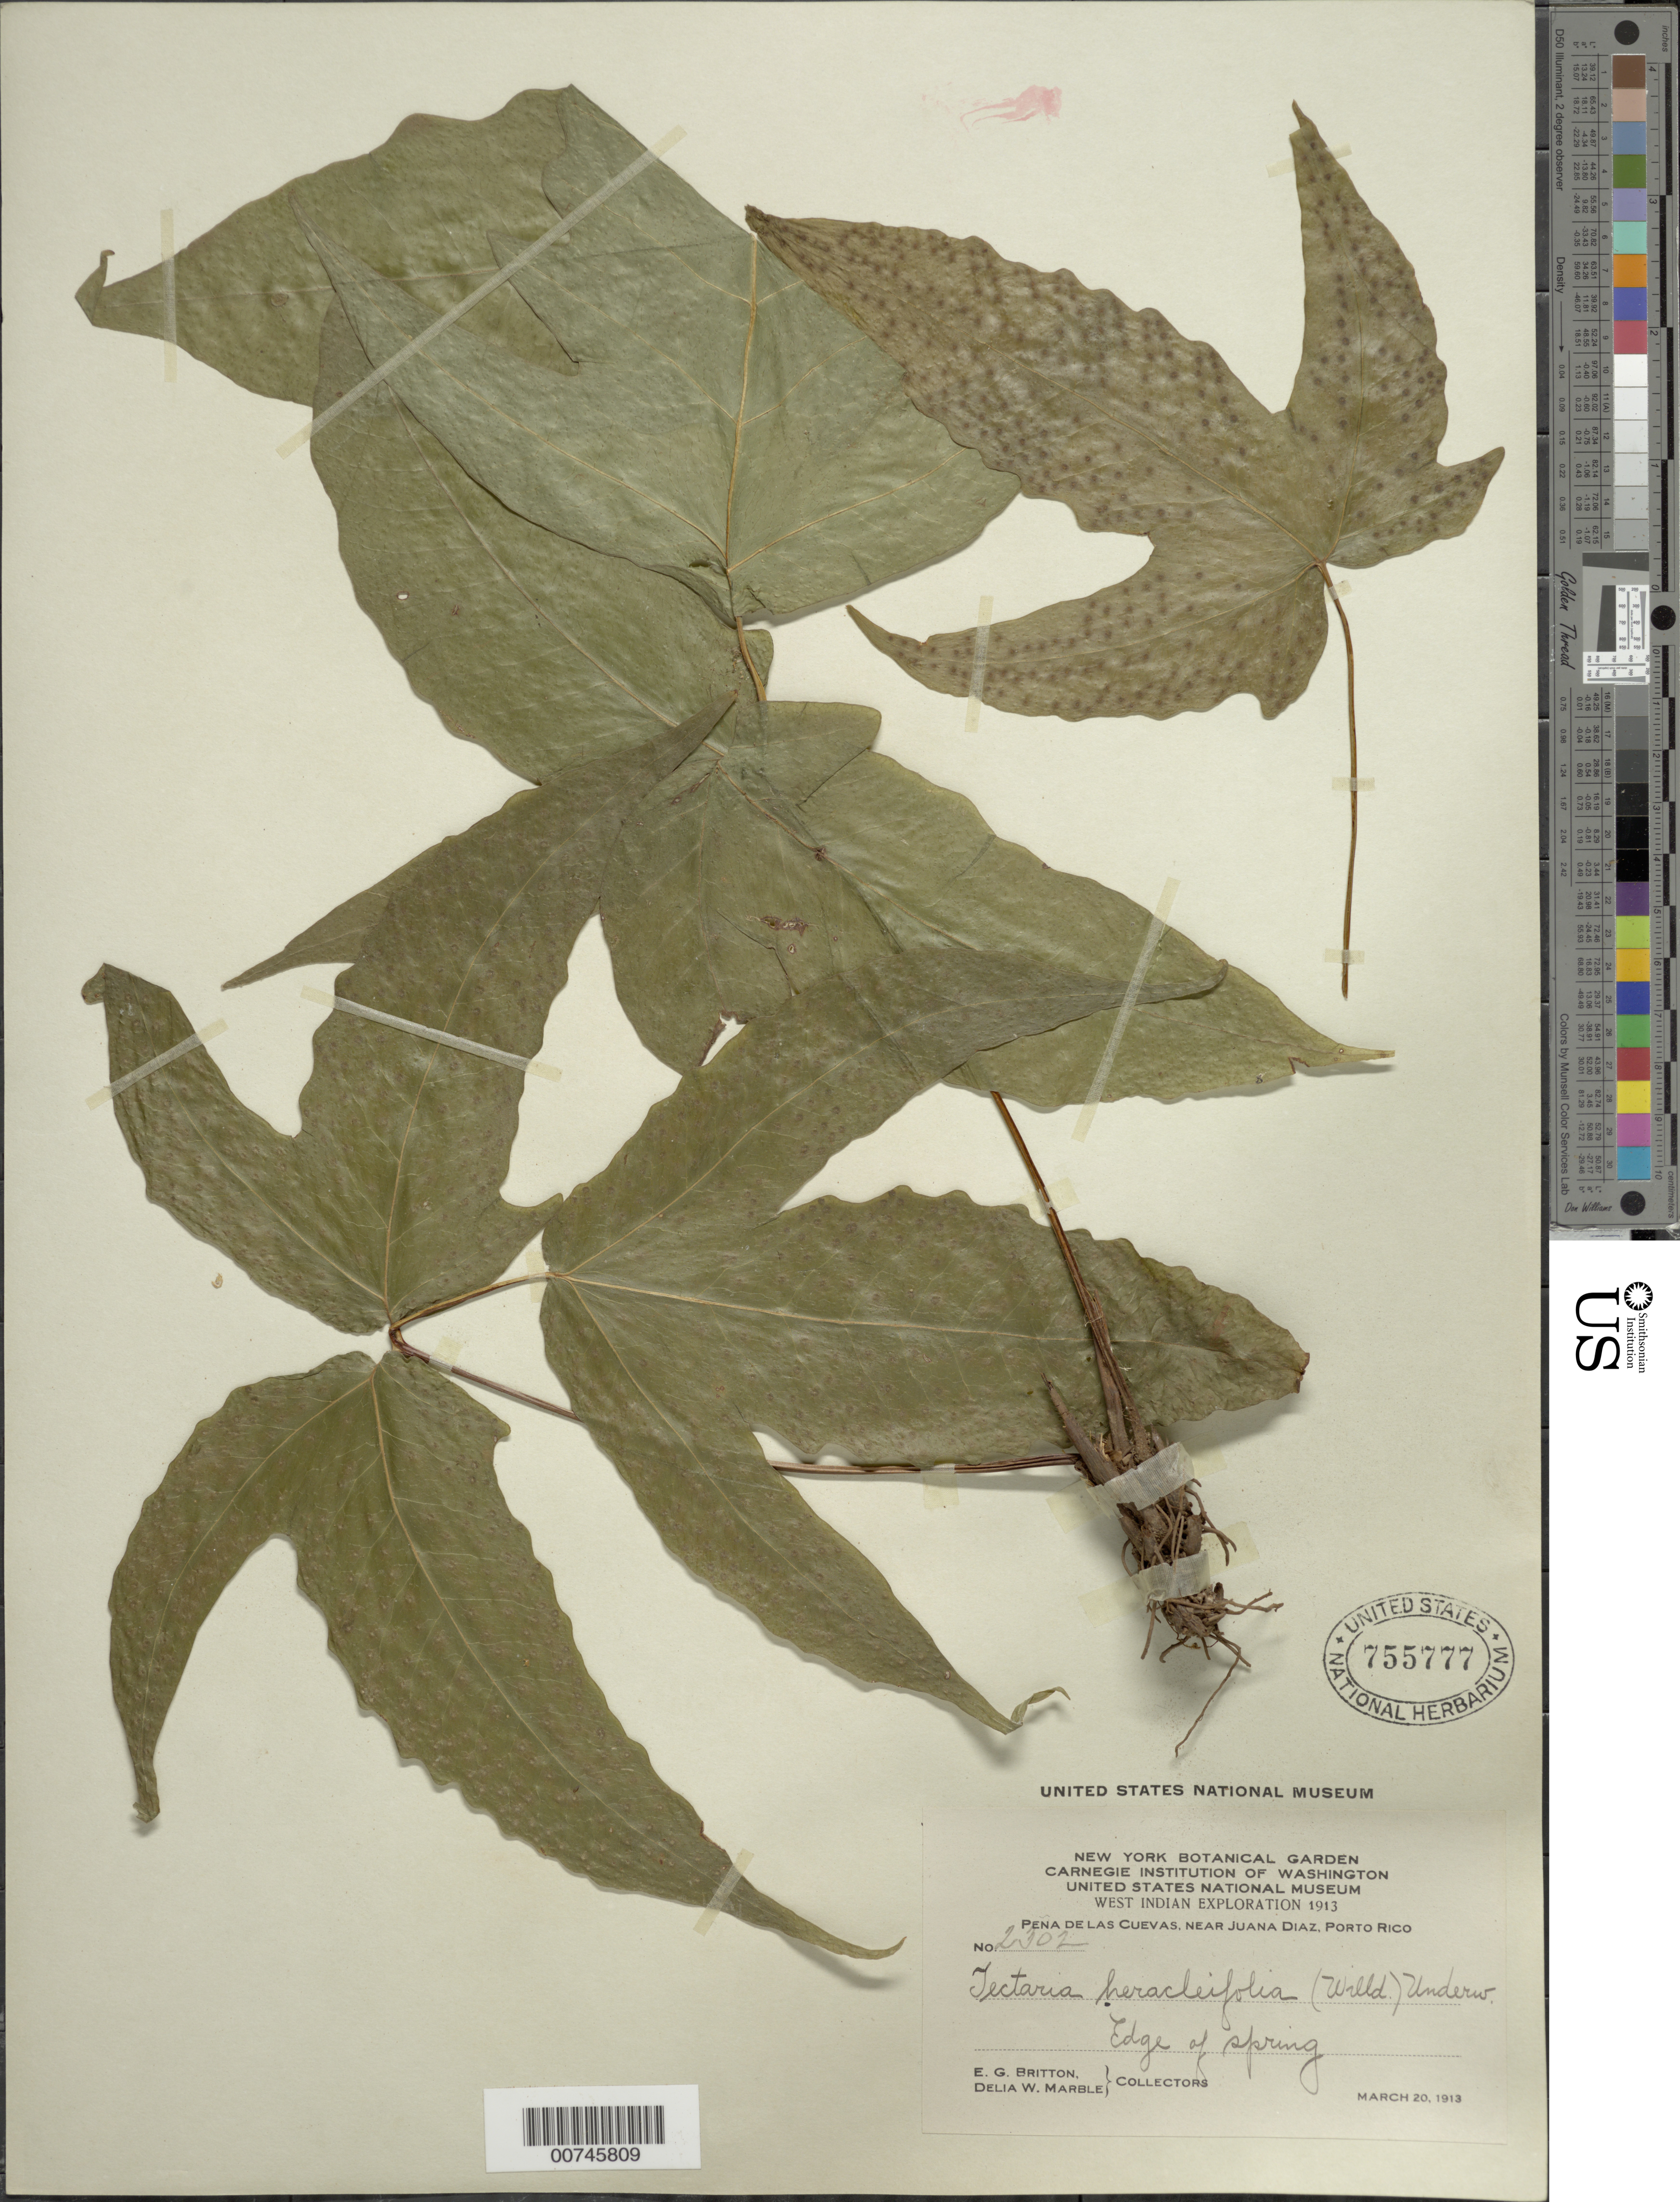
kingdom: Plantae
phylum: Tracheophyta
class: Polypodiopsida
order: Polypodiales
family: Tectariaceae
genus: Tectaria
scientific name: Tectaria heracleifolia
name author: (Willd.) Underw.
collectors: E. G. Britton & D. W. Marble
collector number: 2302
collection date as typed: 20 Mar 1913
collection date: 1913-03-20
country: Puerto Rico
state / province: Juana Díaz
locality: Peña de Las Cuevas, near Juana Díaz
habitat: Edge of Spring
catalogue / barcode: US 755777